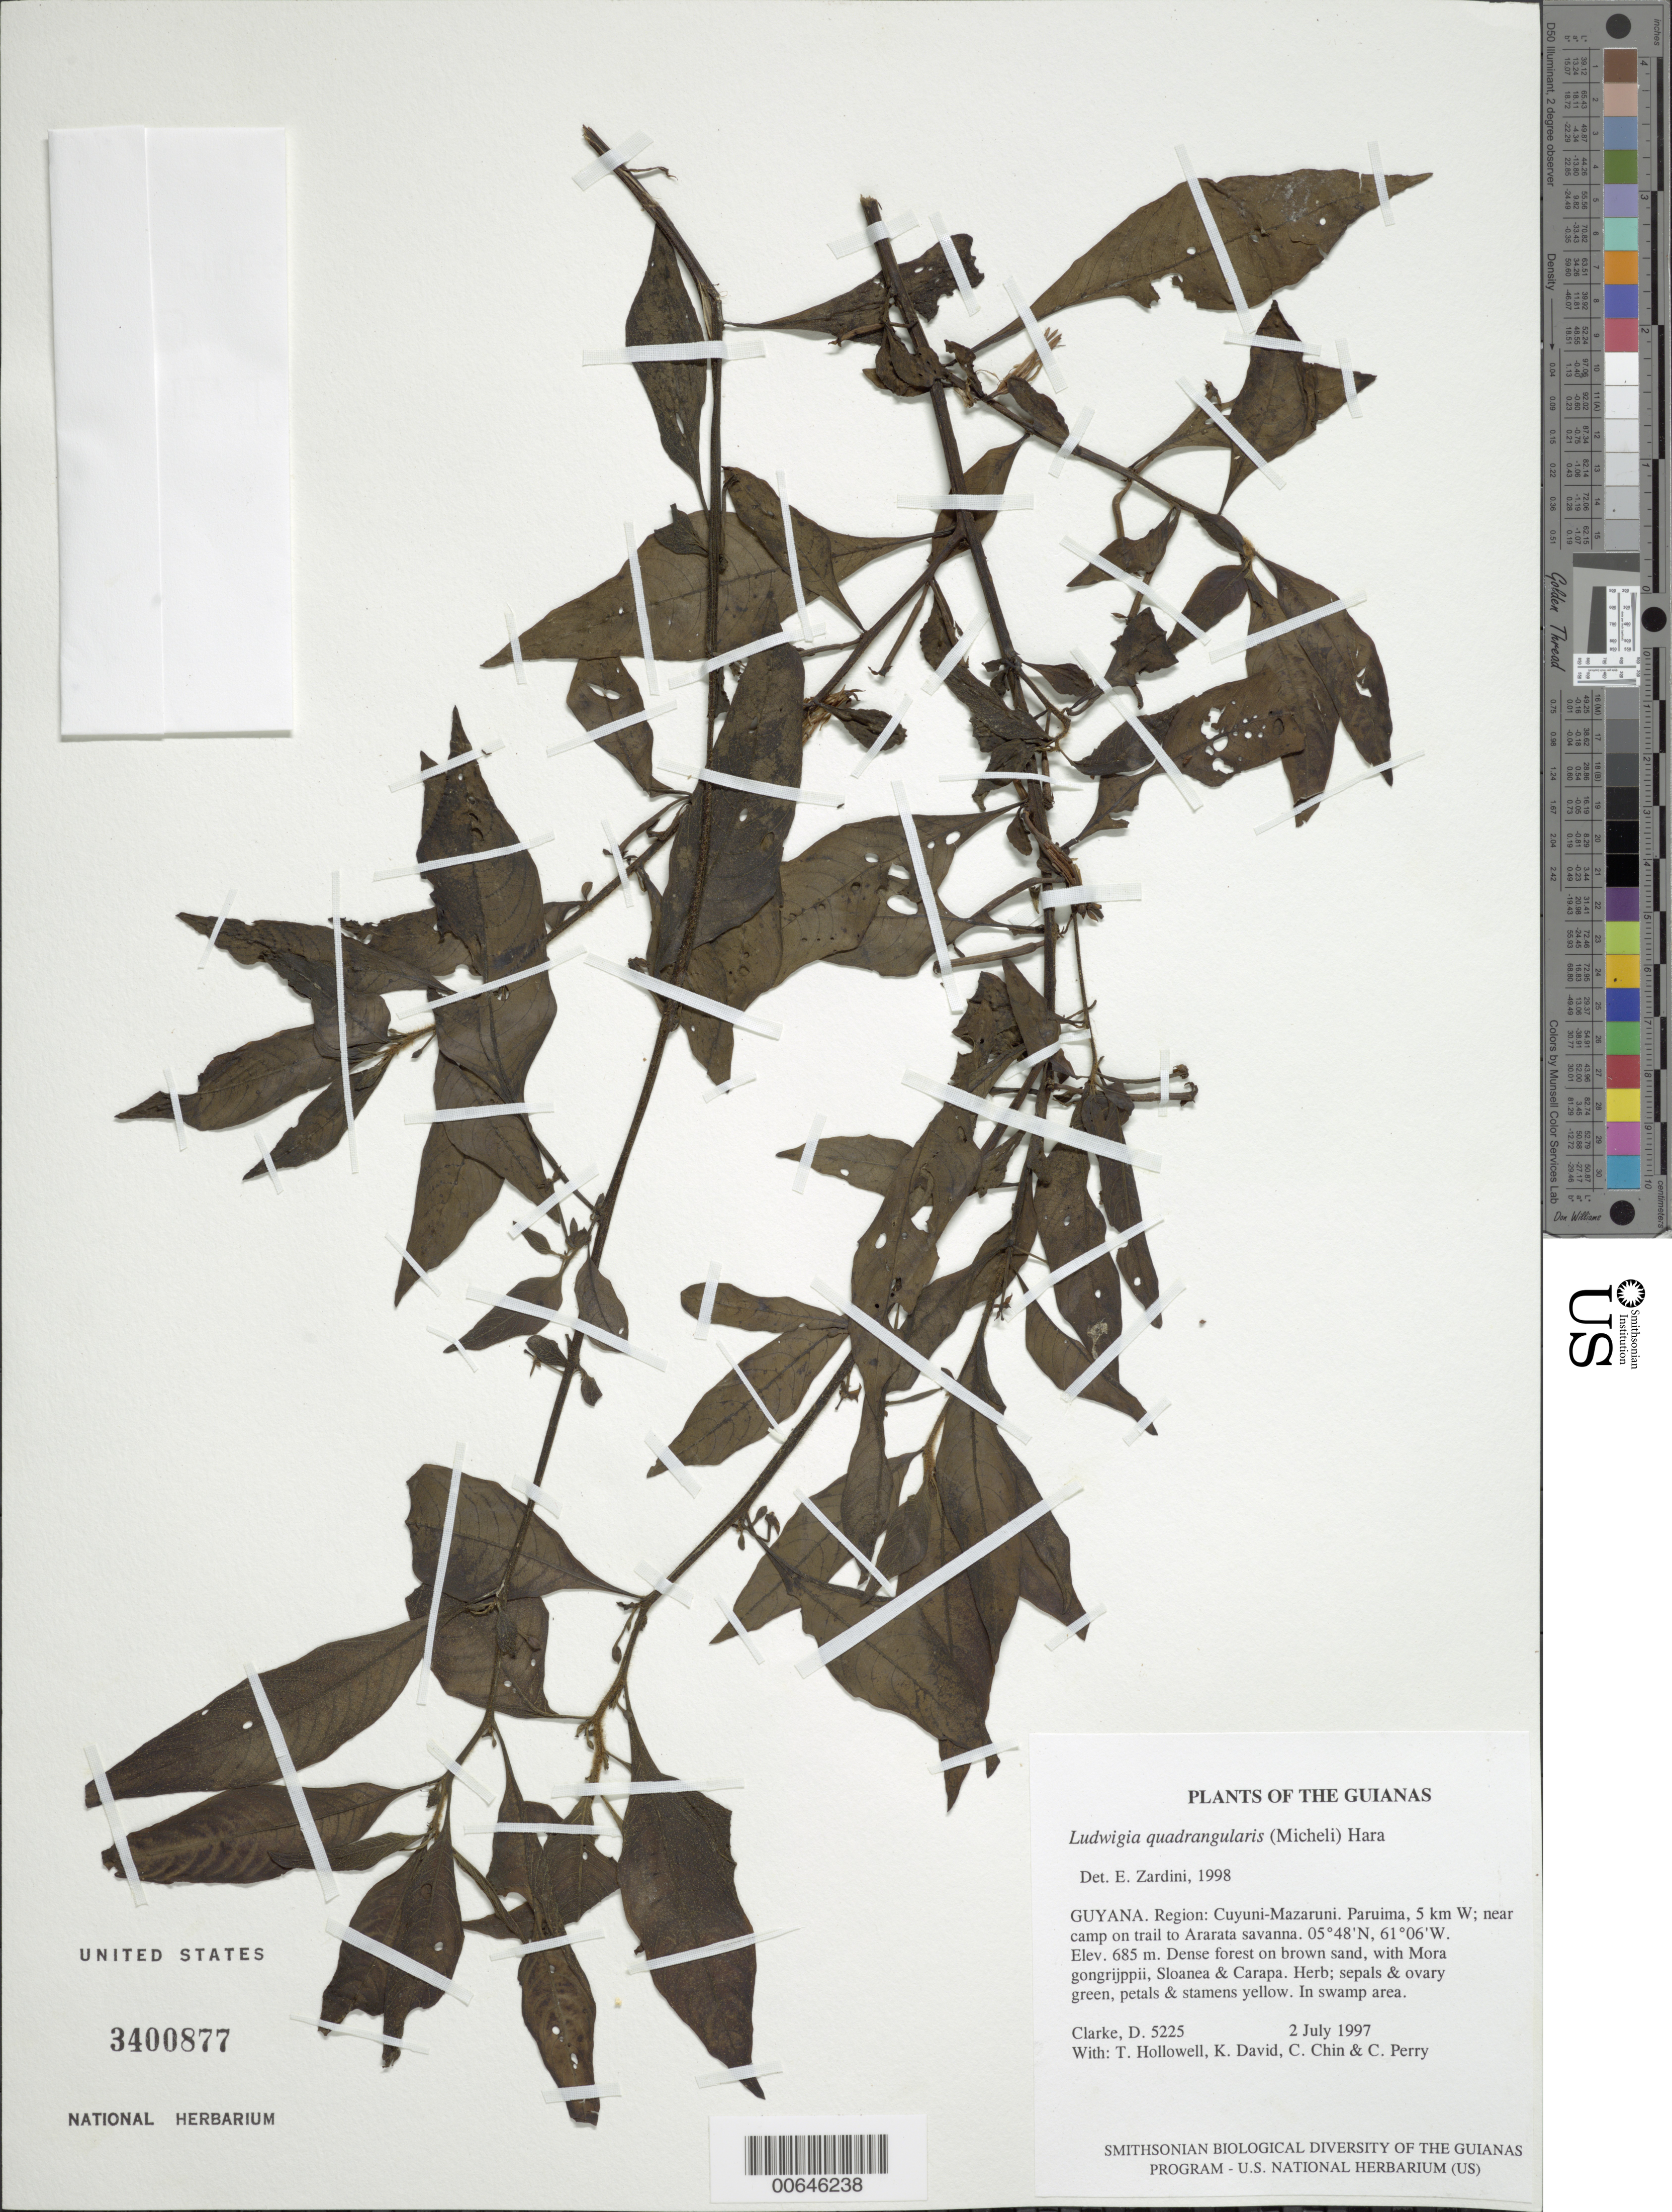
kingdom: Plantae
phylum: Tracheophyta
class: Magnoliopsida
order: Myrtales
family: Onagraceae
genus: Ludwigia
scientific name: Ludwigia quadrangularis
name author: (Micheli) H. Hara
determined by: Zardini, E. M.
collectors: H. D. Clarke, T. Hollowell, K. David, C. Chin & C. Perry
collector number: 5225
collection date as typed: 2 July 1997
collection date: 1997-07-02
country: Guyana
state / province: Cuyuni-Mazaruni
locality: Paruima, 5 km W; near camp on trail to Ararata savanna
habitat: Dense forest on brown sand, with Mora gongrijppii, Sloanea & Carapa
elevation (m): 685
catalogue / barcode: US 3400877